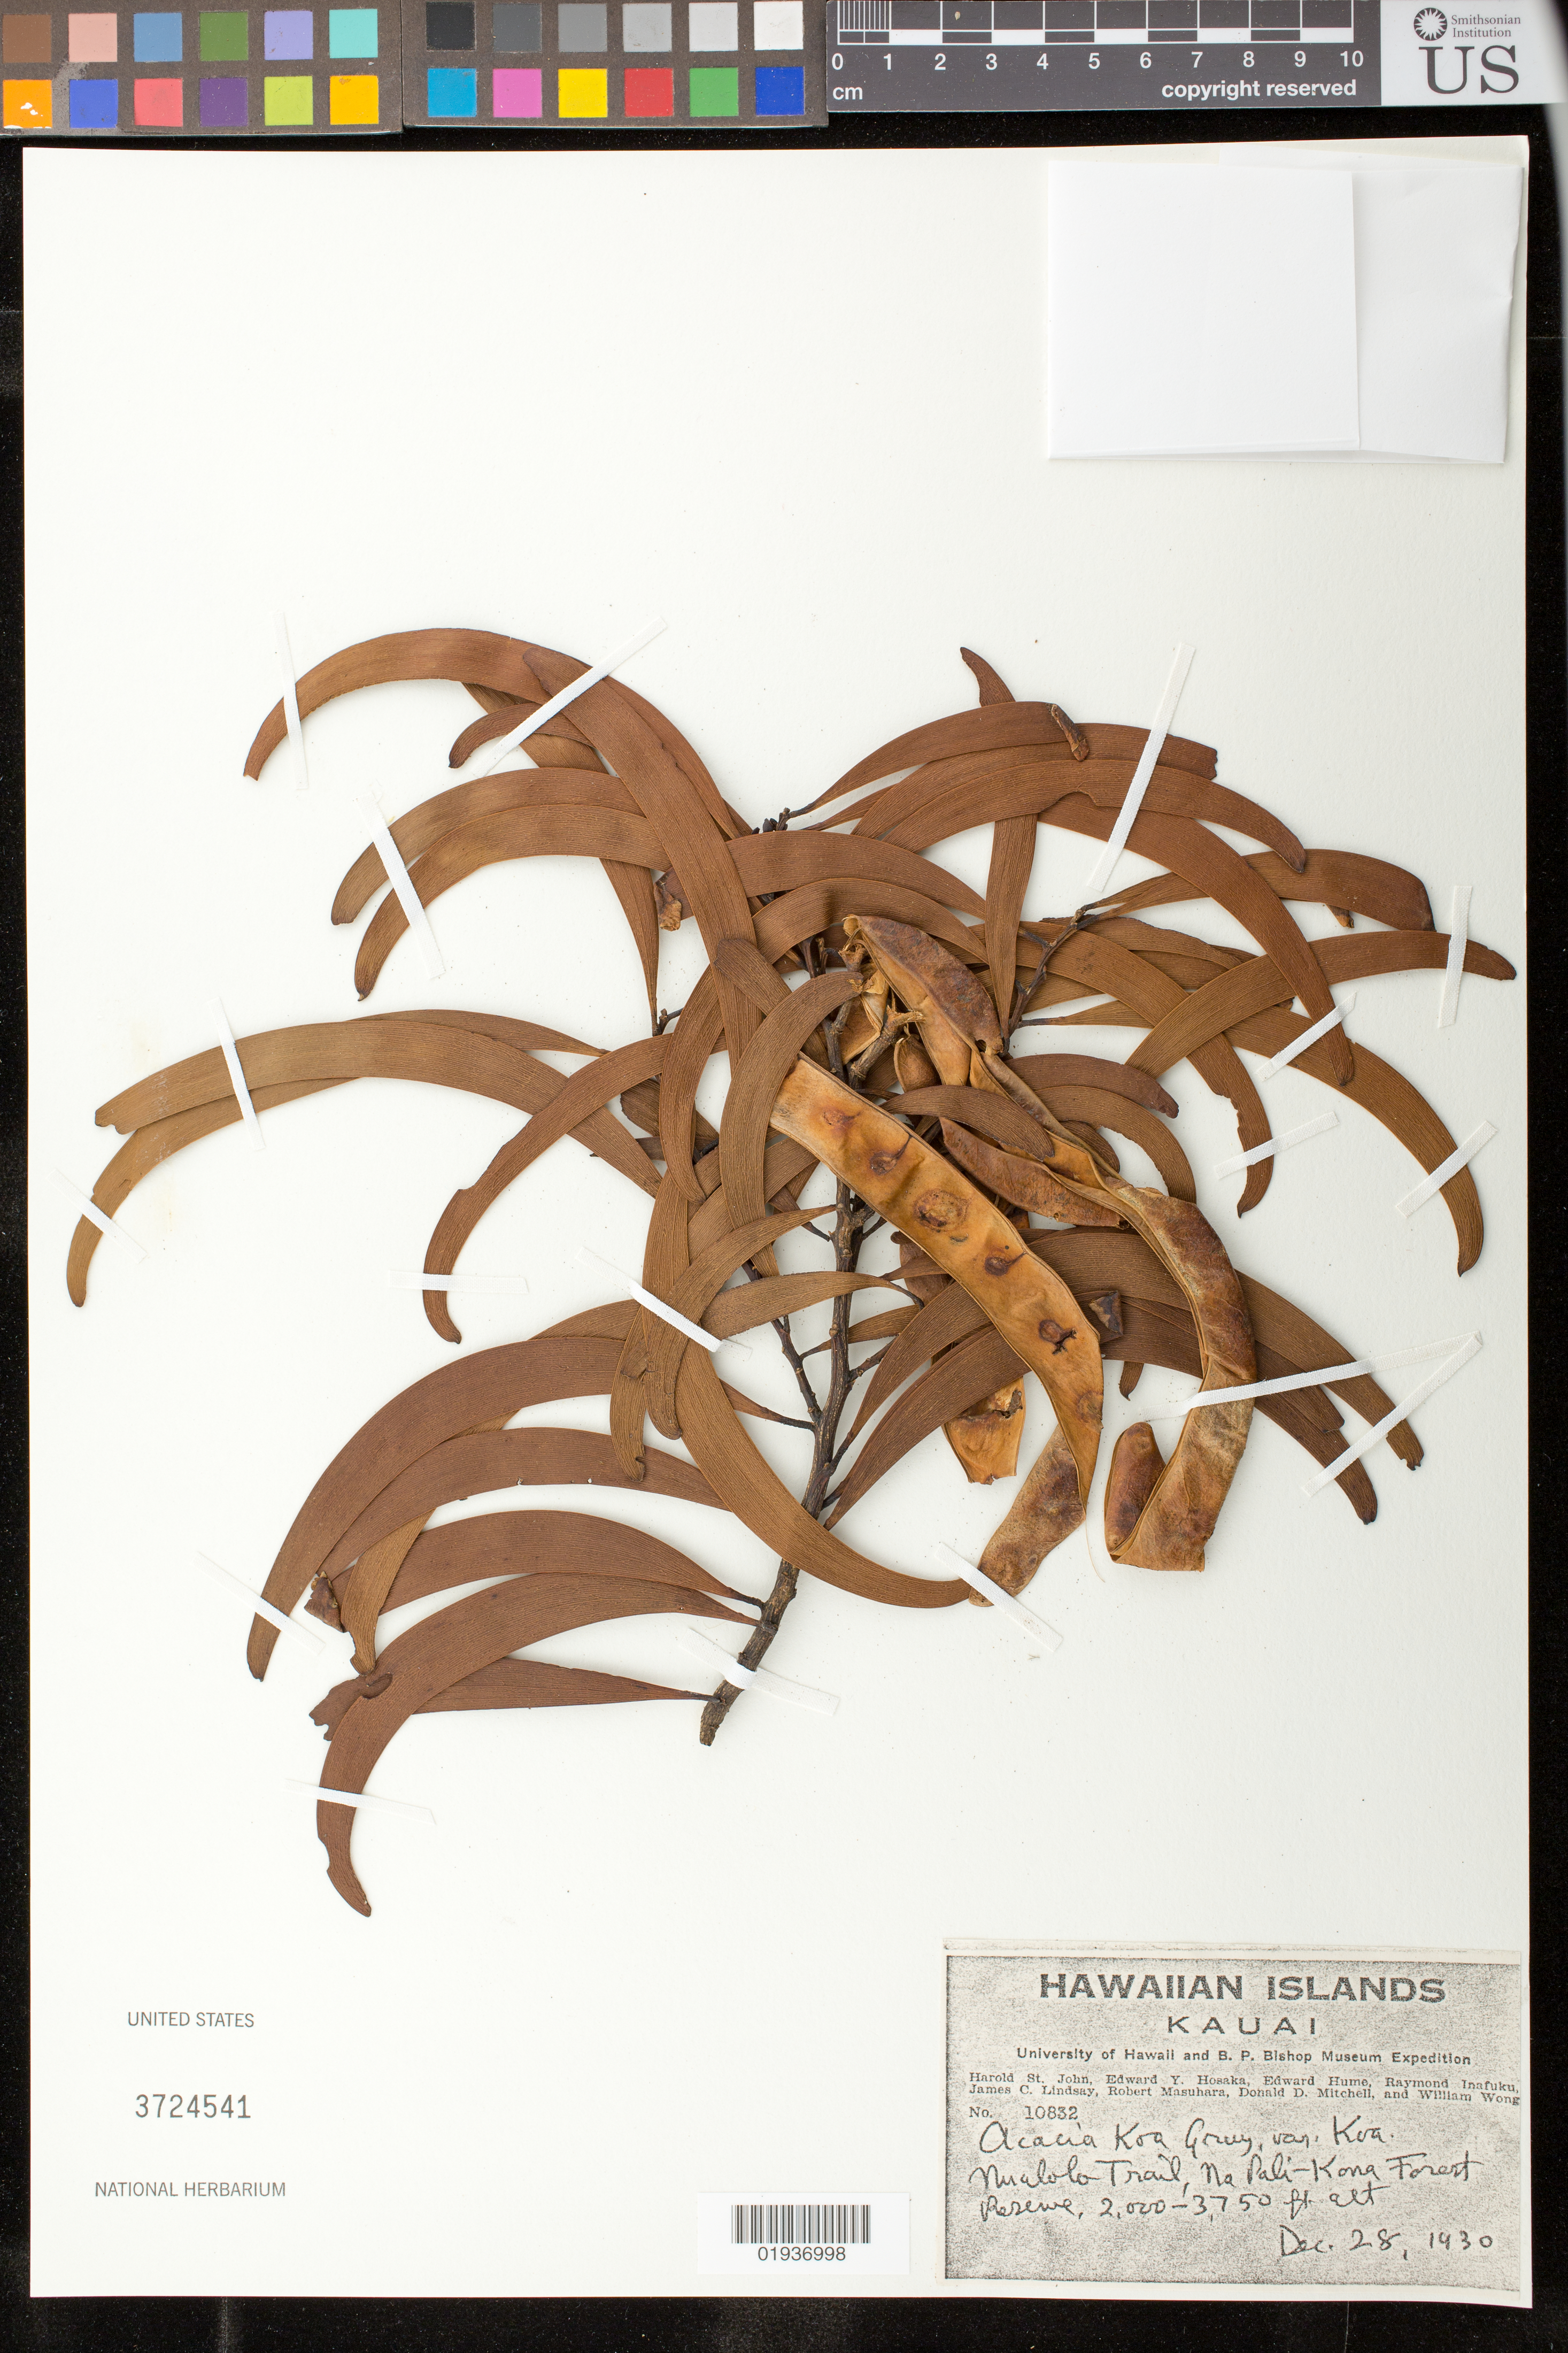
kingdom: Plantae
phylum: Tracheophyta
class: Magnoliopsida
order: Fabales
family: Fabaceae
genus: Acacia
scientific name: Acacia koa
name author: A. Gray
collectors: H. St. John et al.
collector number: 10832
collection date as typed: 28 Dec 1930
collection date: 1930-12-28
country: United States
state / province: Hawaii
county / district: Kauai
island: Kaua'i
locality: Na Pali-Kona Forest Reserve, Nualolo trail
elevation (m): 610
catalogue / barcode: US 3724541